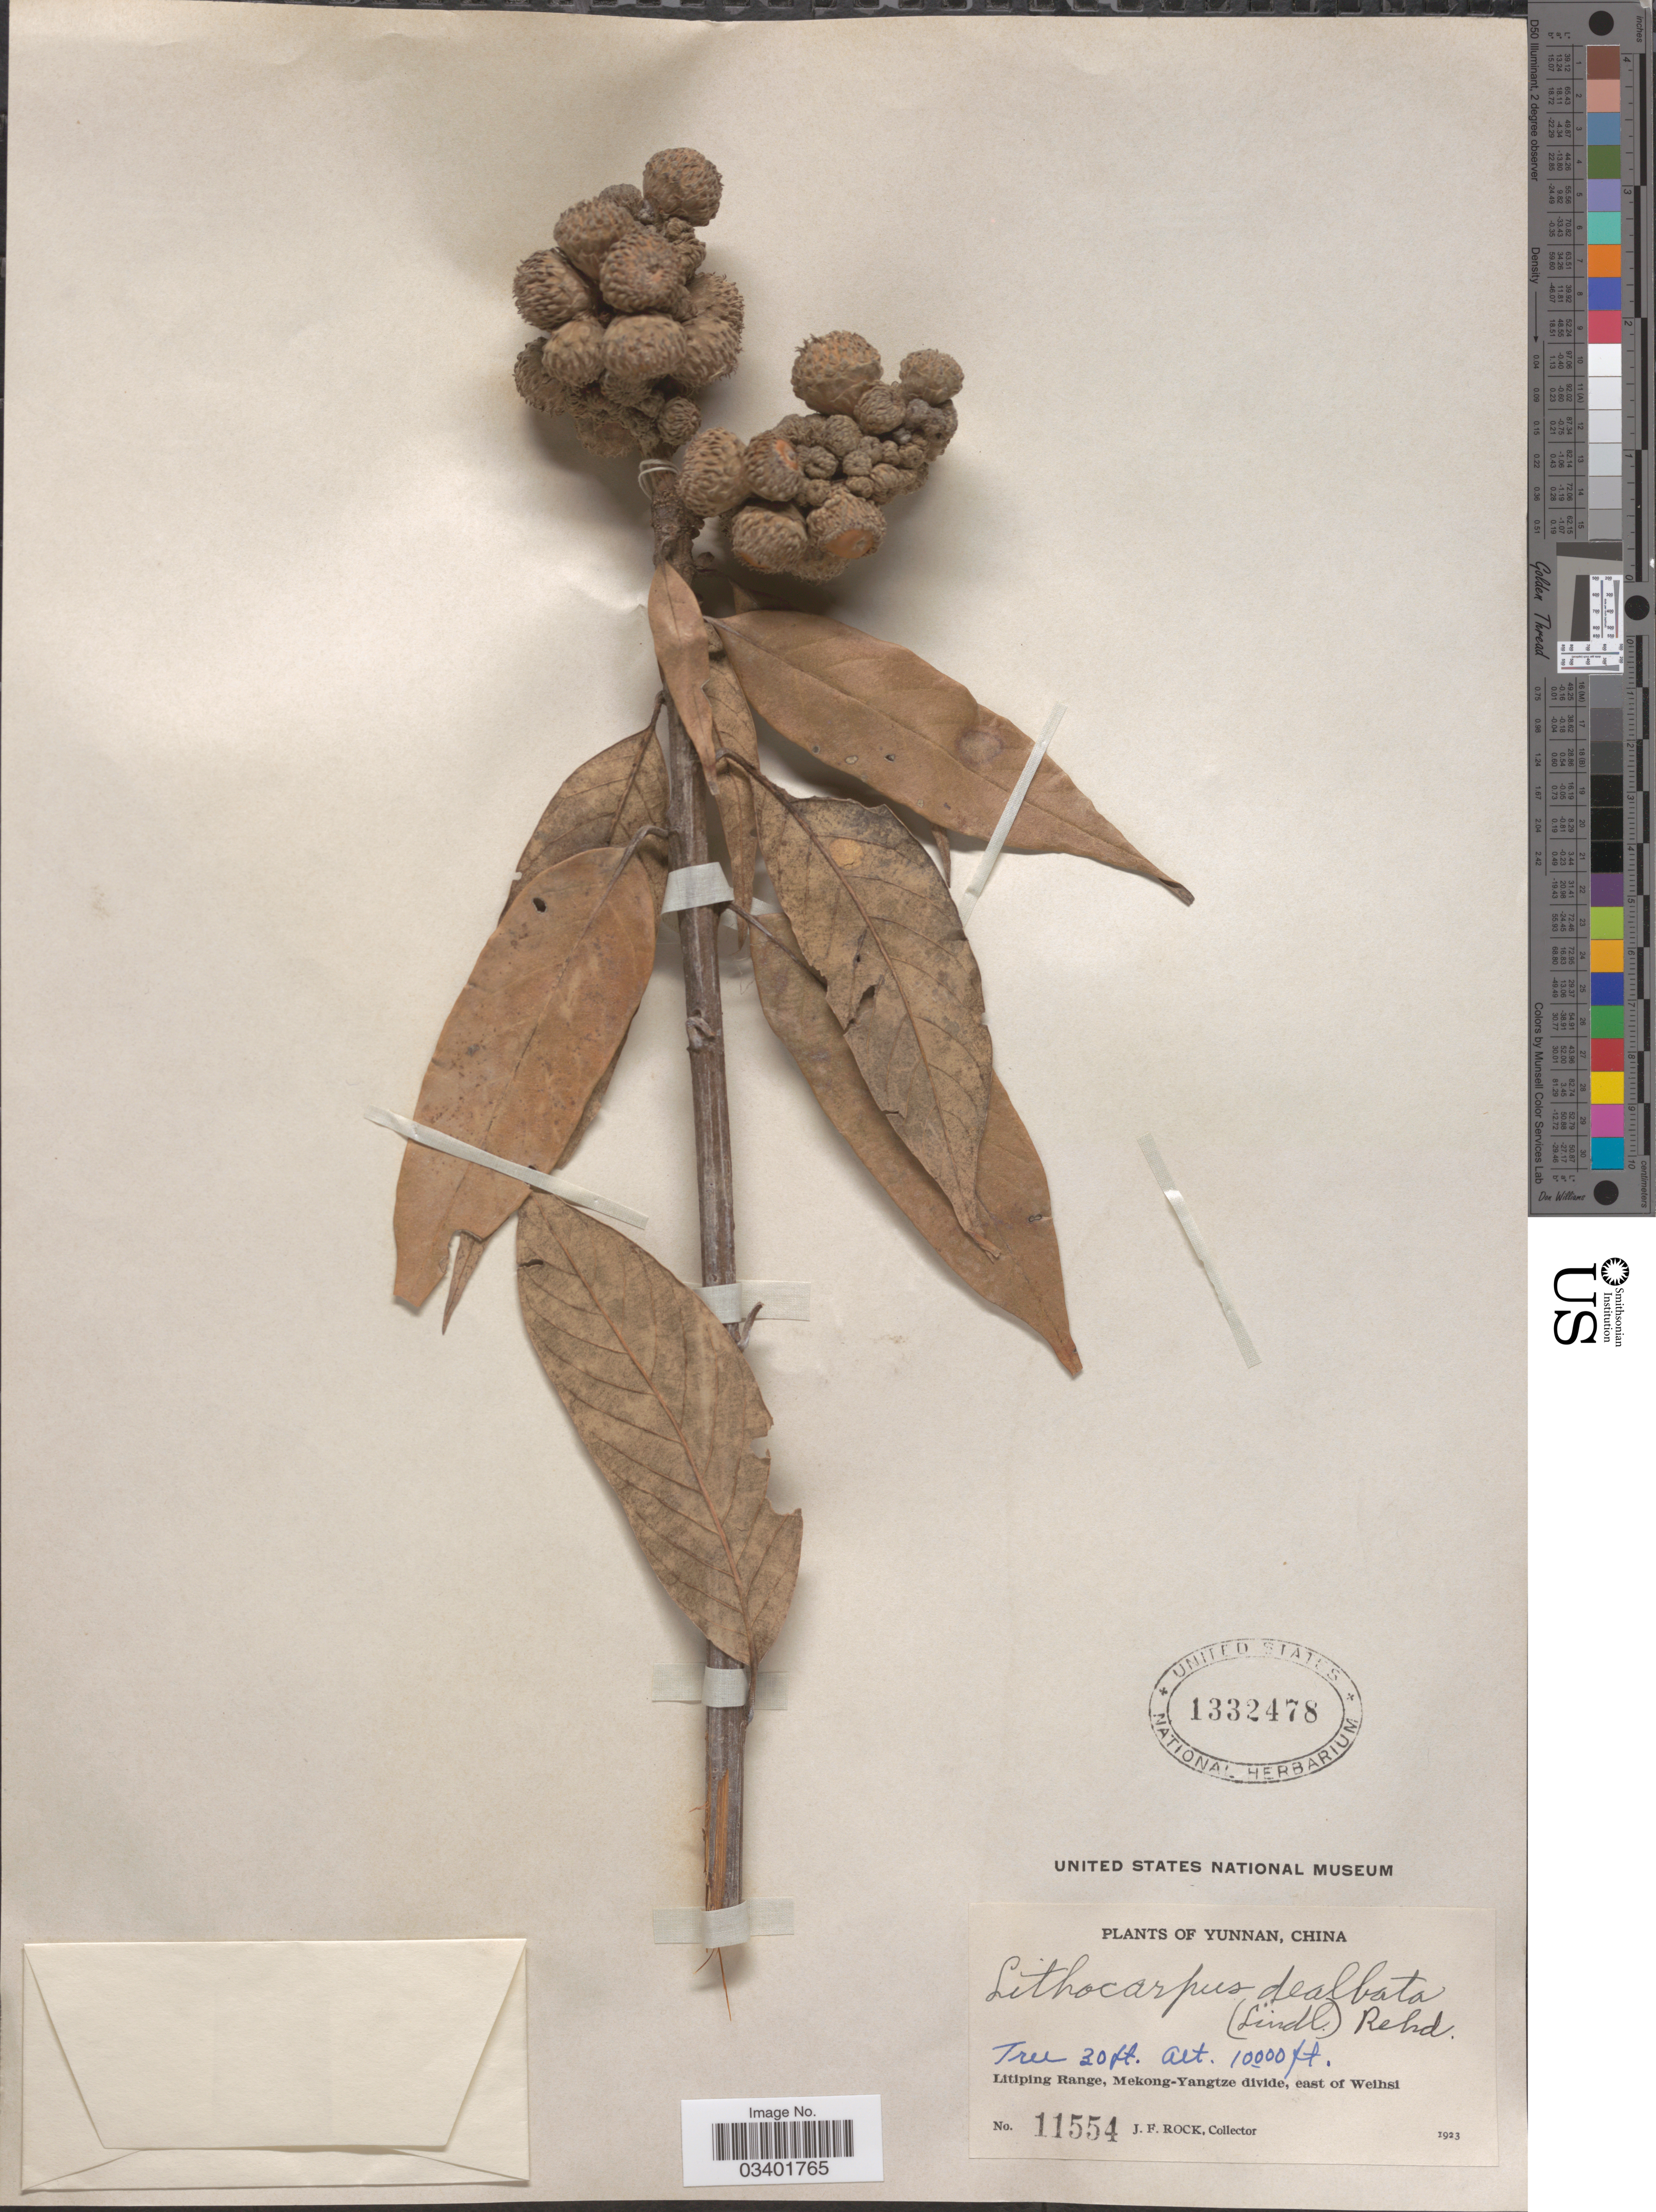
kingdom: Plantae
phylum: Tracheophyta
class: Magnoliopsida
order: Fagales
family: Fagaceae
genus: Lithocarpus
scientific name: Lithocarpus dealbatus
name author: (Hook. f. & Thomson ex Miq.) Rehder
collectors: J. Rock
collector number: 11554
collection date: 1923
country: China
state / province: Yunnan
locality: Litiping Range, Mekong-Yangtze divide, east of Weihsi.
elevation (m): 3048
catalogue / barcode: US 1332478